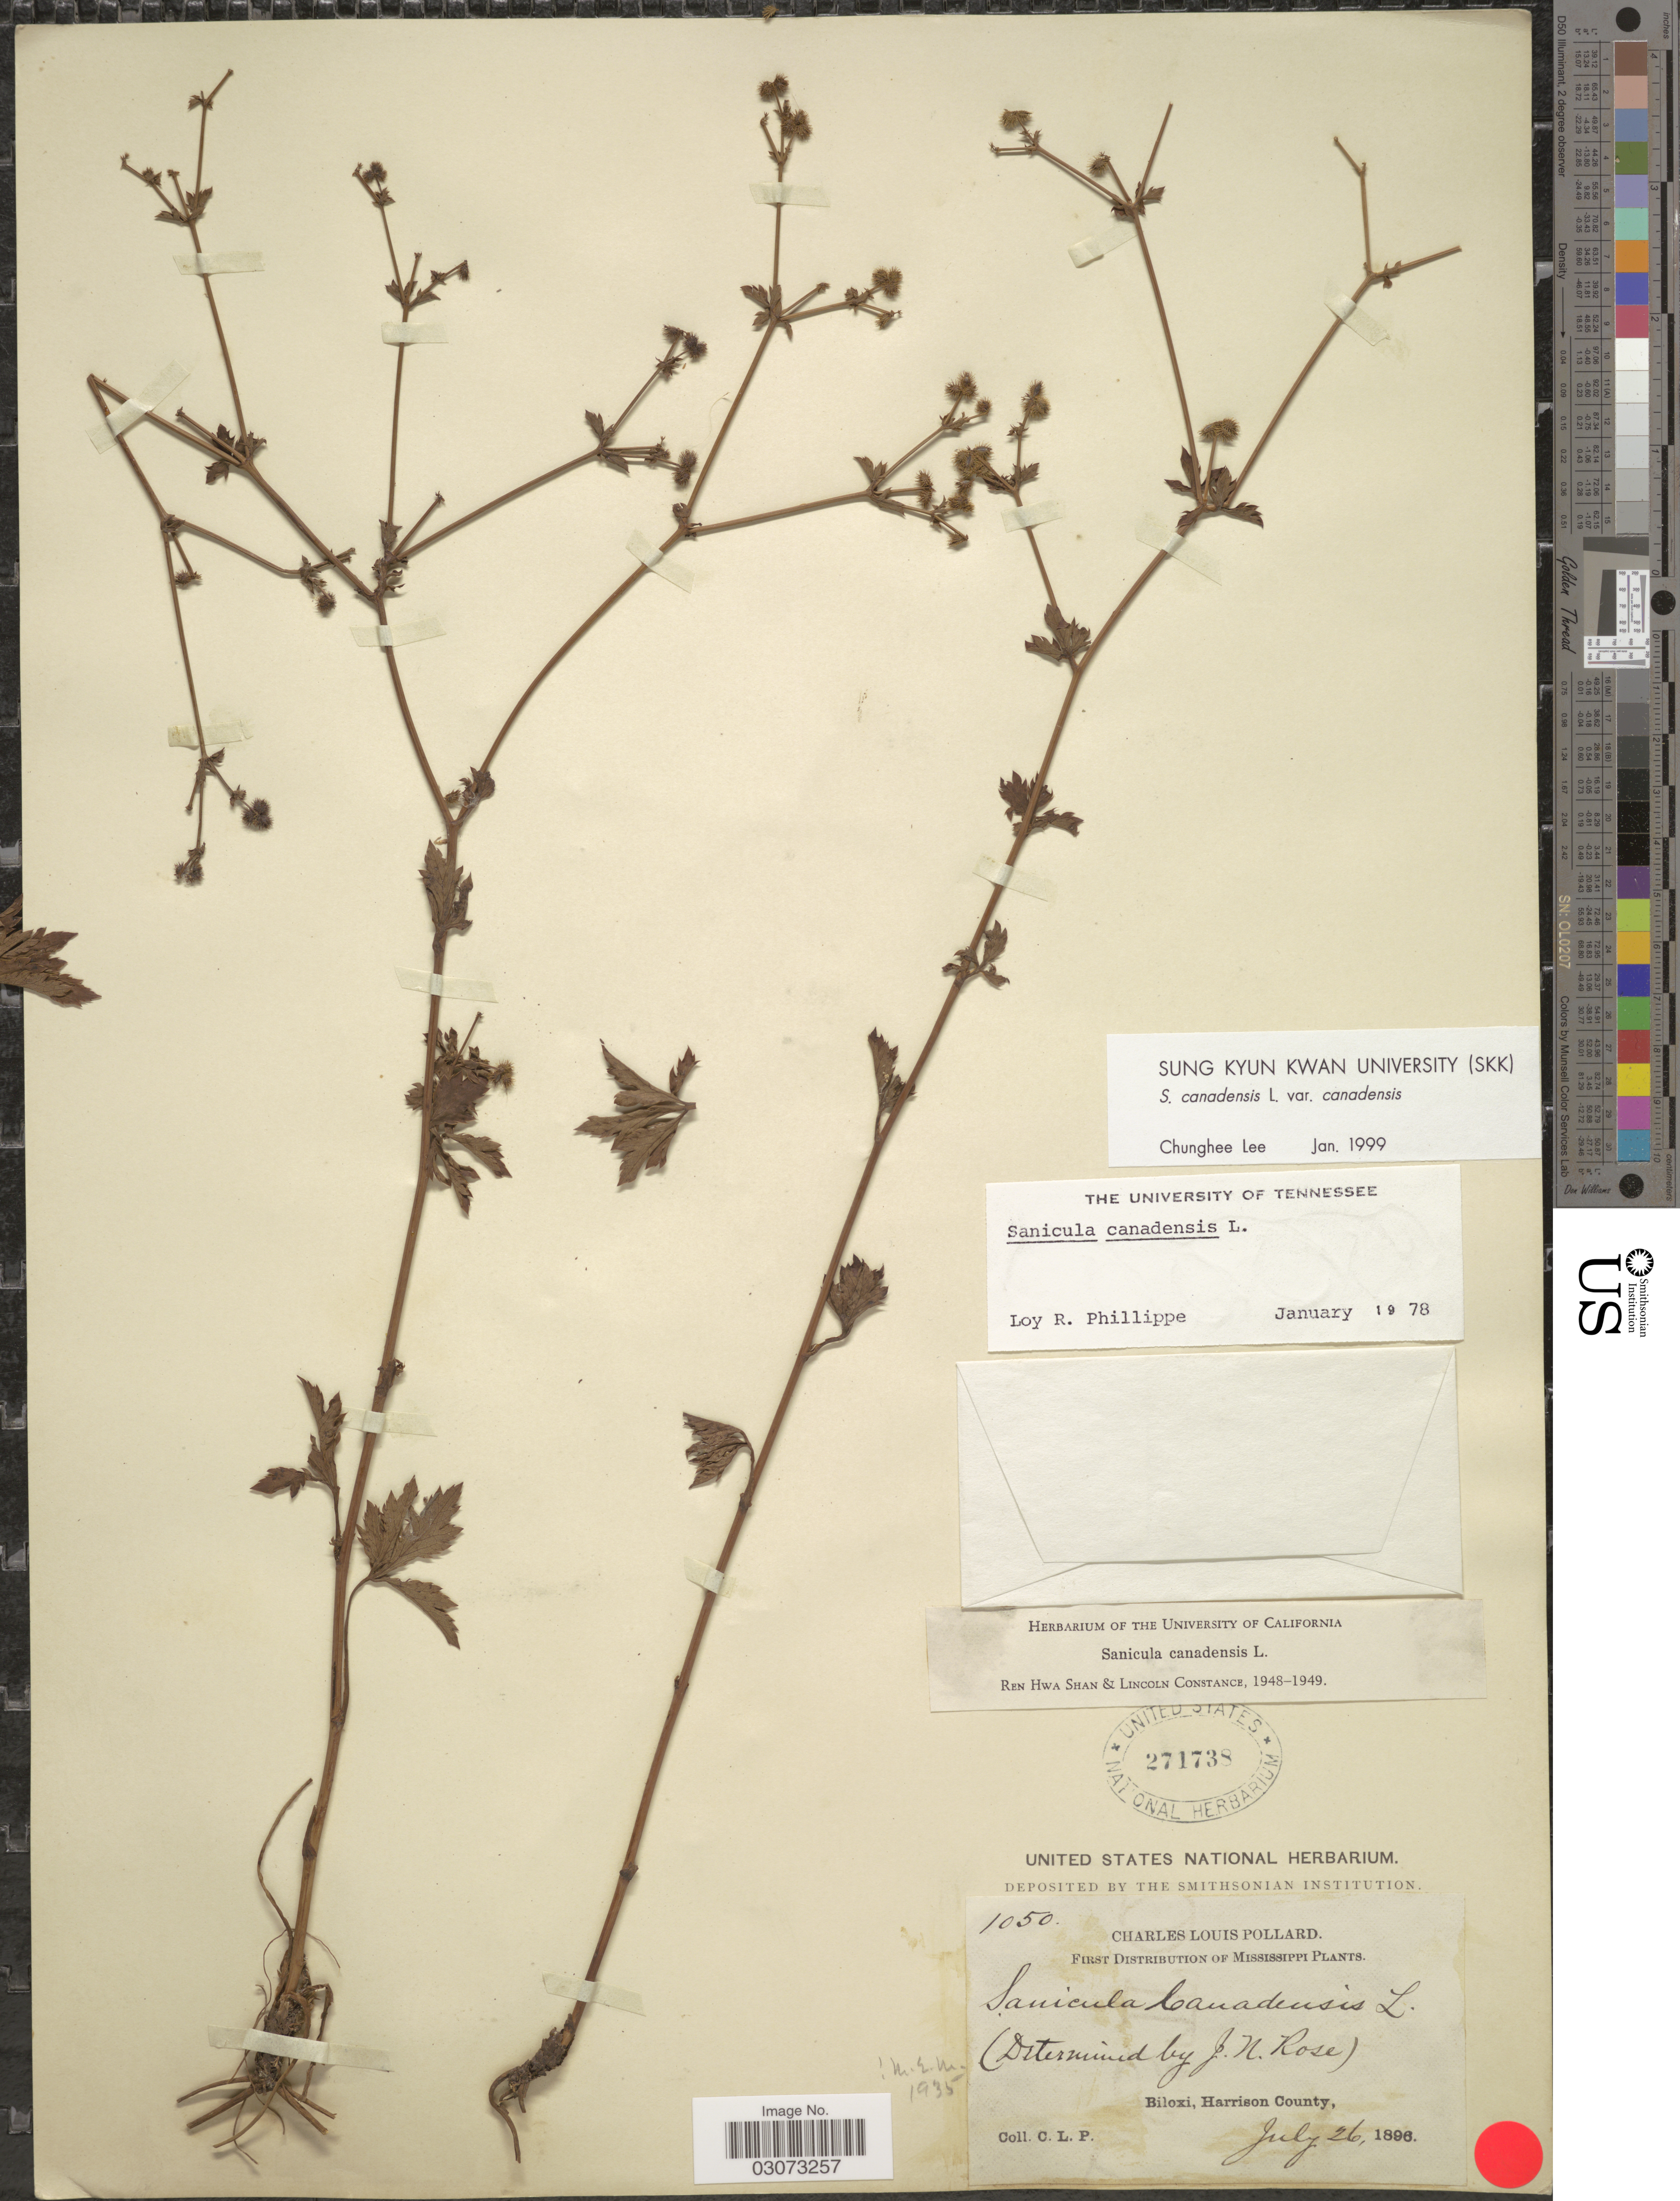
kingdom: Plantae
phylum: Tracheophyta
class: Magnoliopsida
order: Apiales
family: Apiaceae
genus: Sanicula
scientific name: Sanicula canadensis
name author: L.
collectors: C. L. Pollard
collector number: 1050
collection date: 1896-07-26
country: United States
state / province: Mississippi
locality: Biloxi, Harrison County.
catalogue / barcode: US 271738